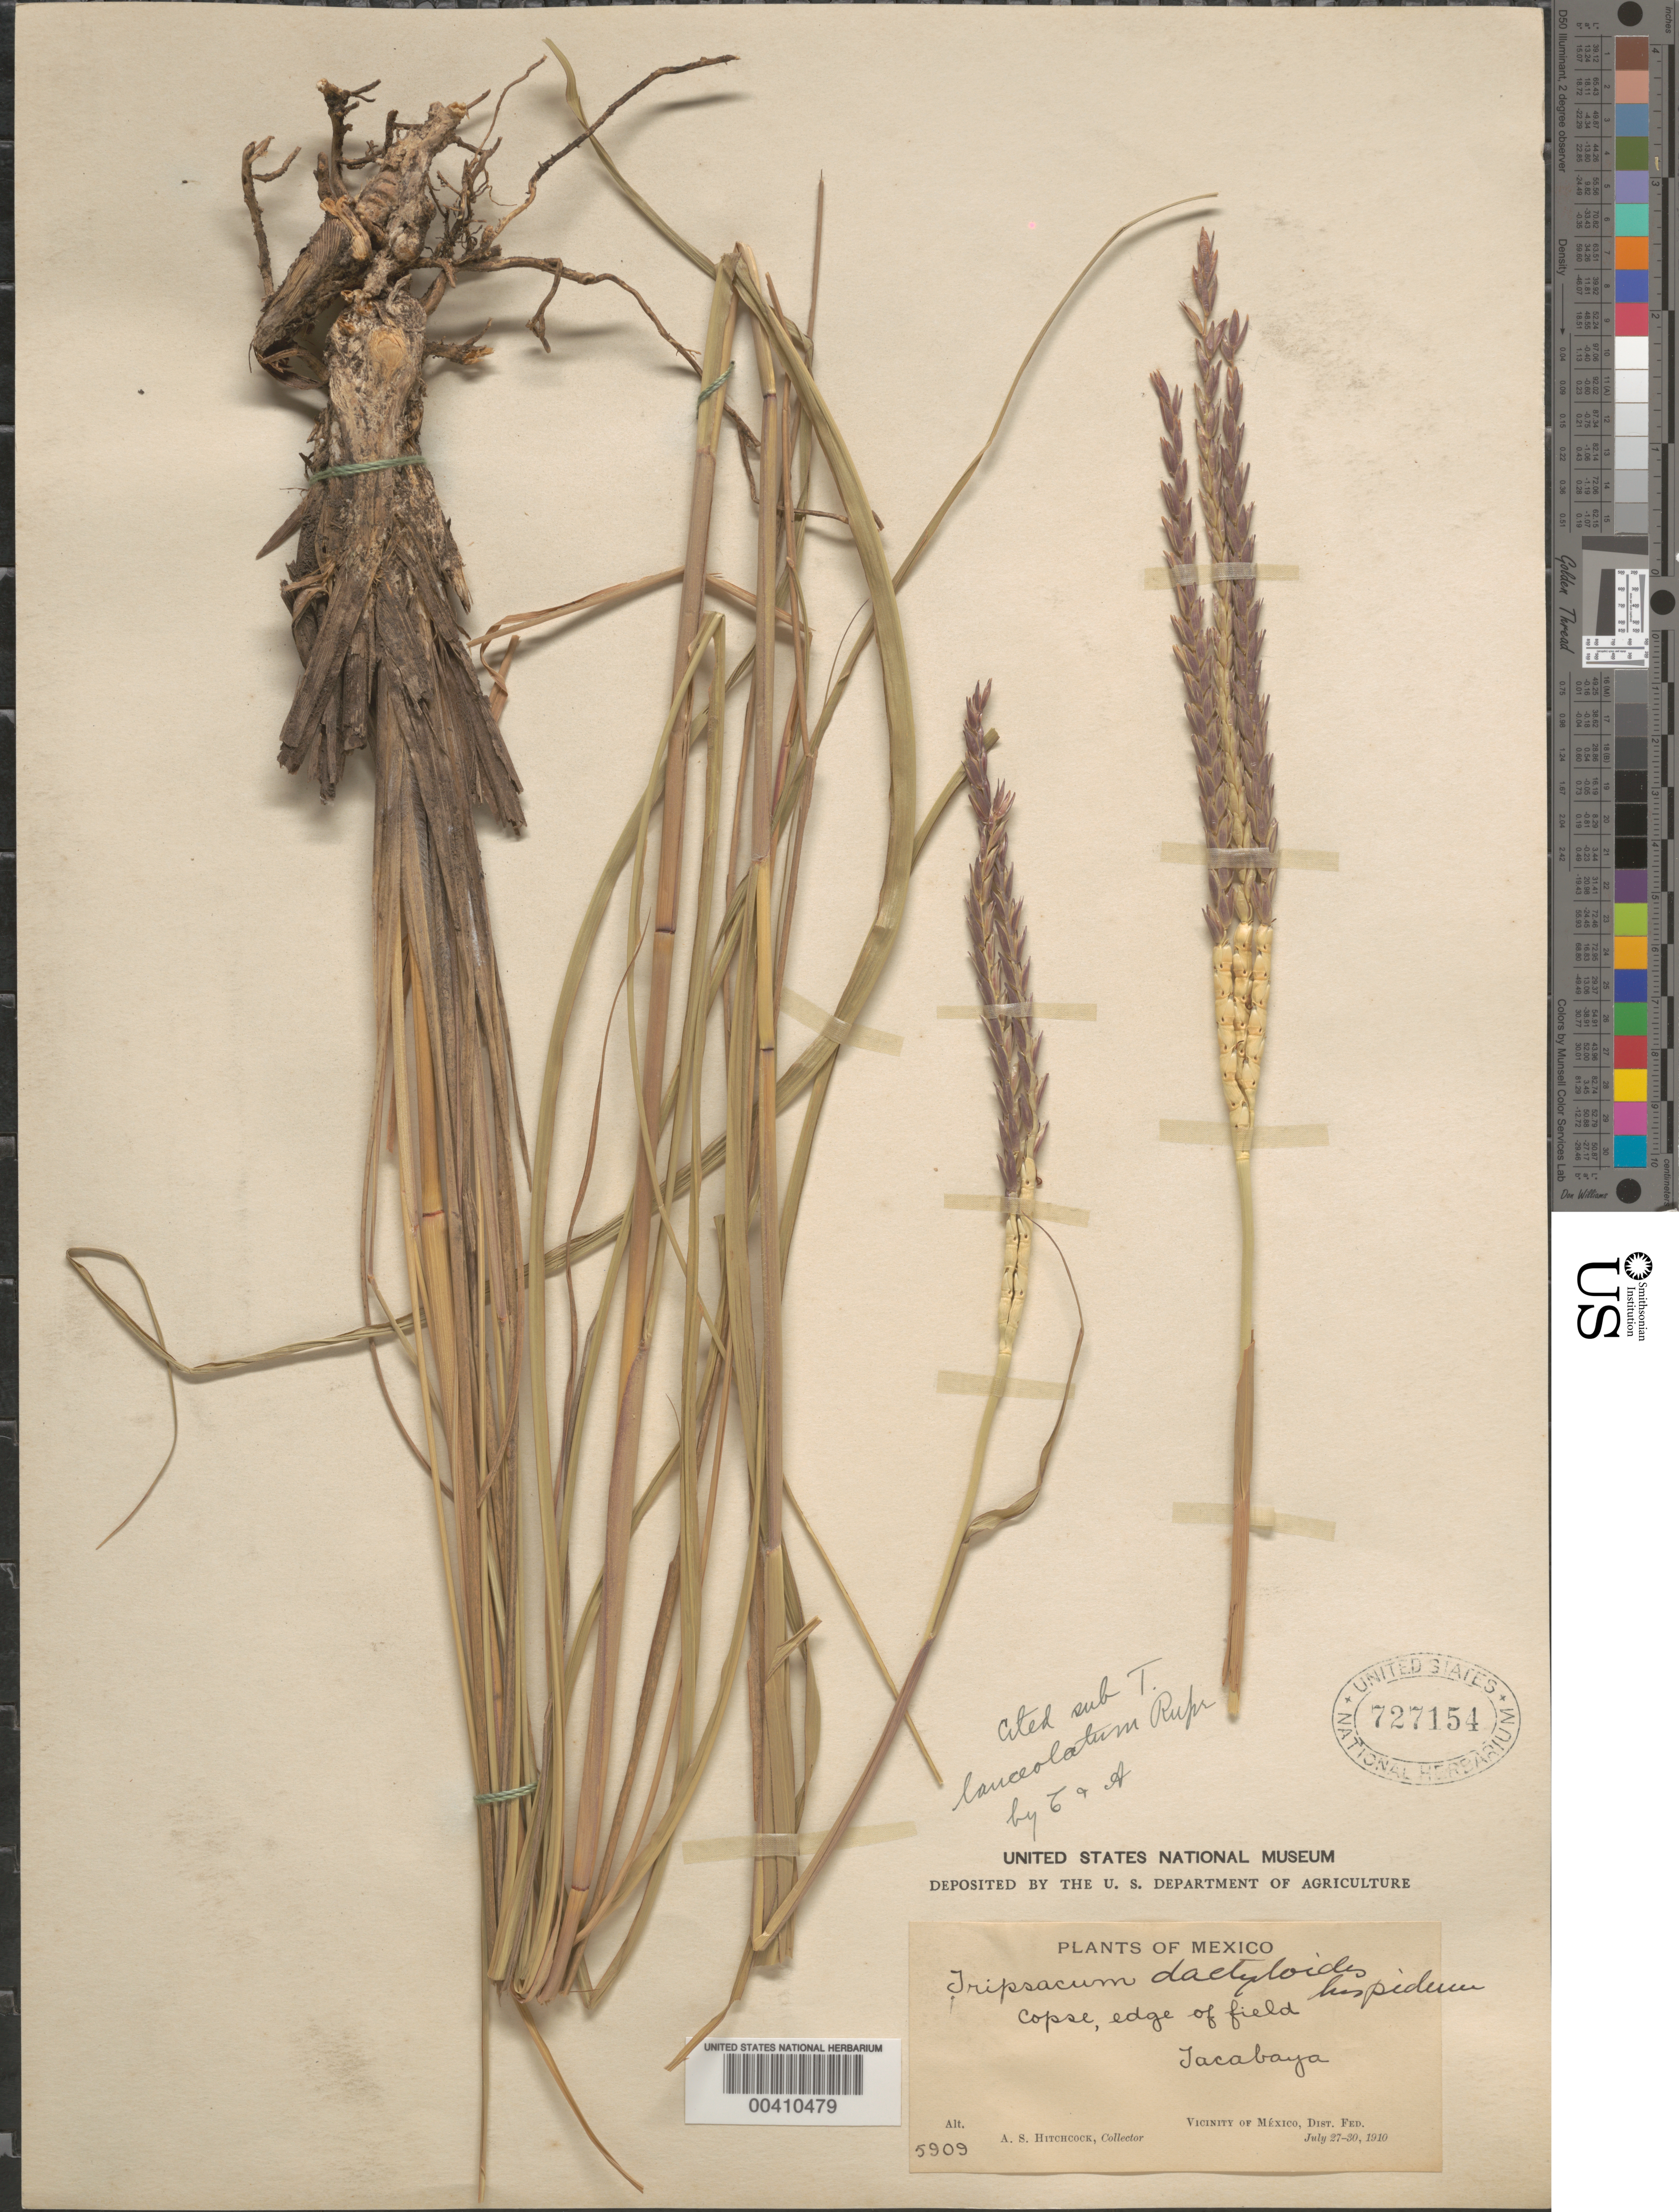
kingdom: Plantae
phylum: Tracheophyta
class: Liliopsida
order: Poales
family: Poaceae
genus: Tripsacum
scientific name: Tripsacum lanceolatum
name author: Rupr. ex E. Fourn.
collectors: A. S. Hitchcock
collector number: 5909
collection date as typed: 27 Jul 1910 to 30 Jul 1910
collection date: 1910-07-27/1910-07-30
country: Mexico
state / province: Distrito Federal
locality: Tacabaya, vicinity of Mexico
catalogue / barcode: US 727154